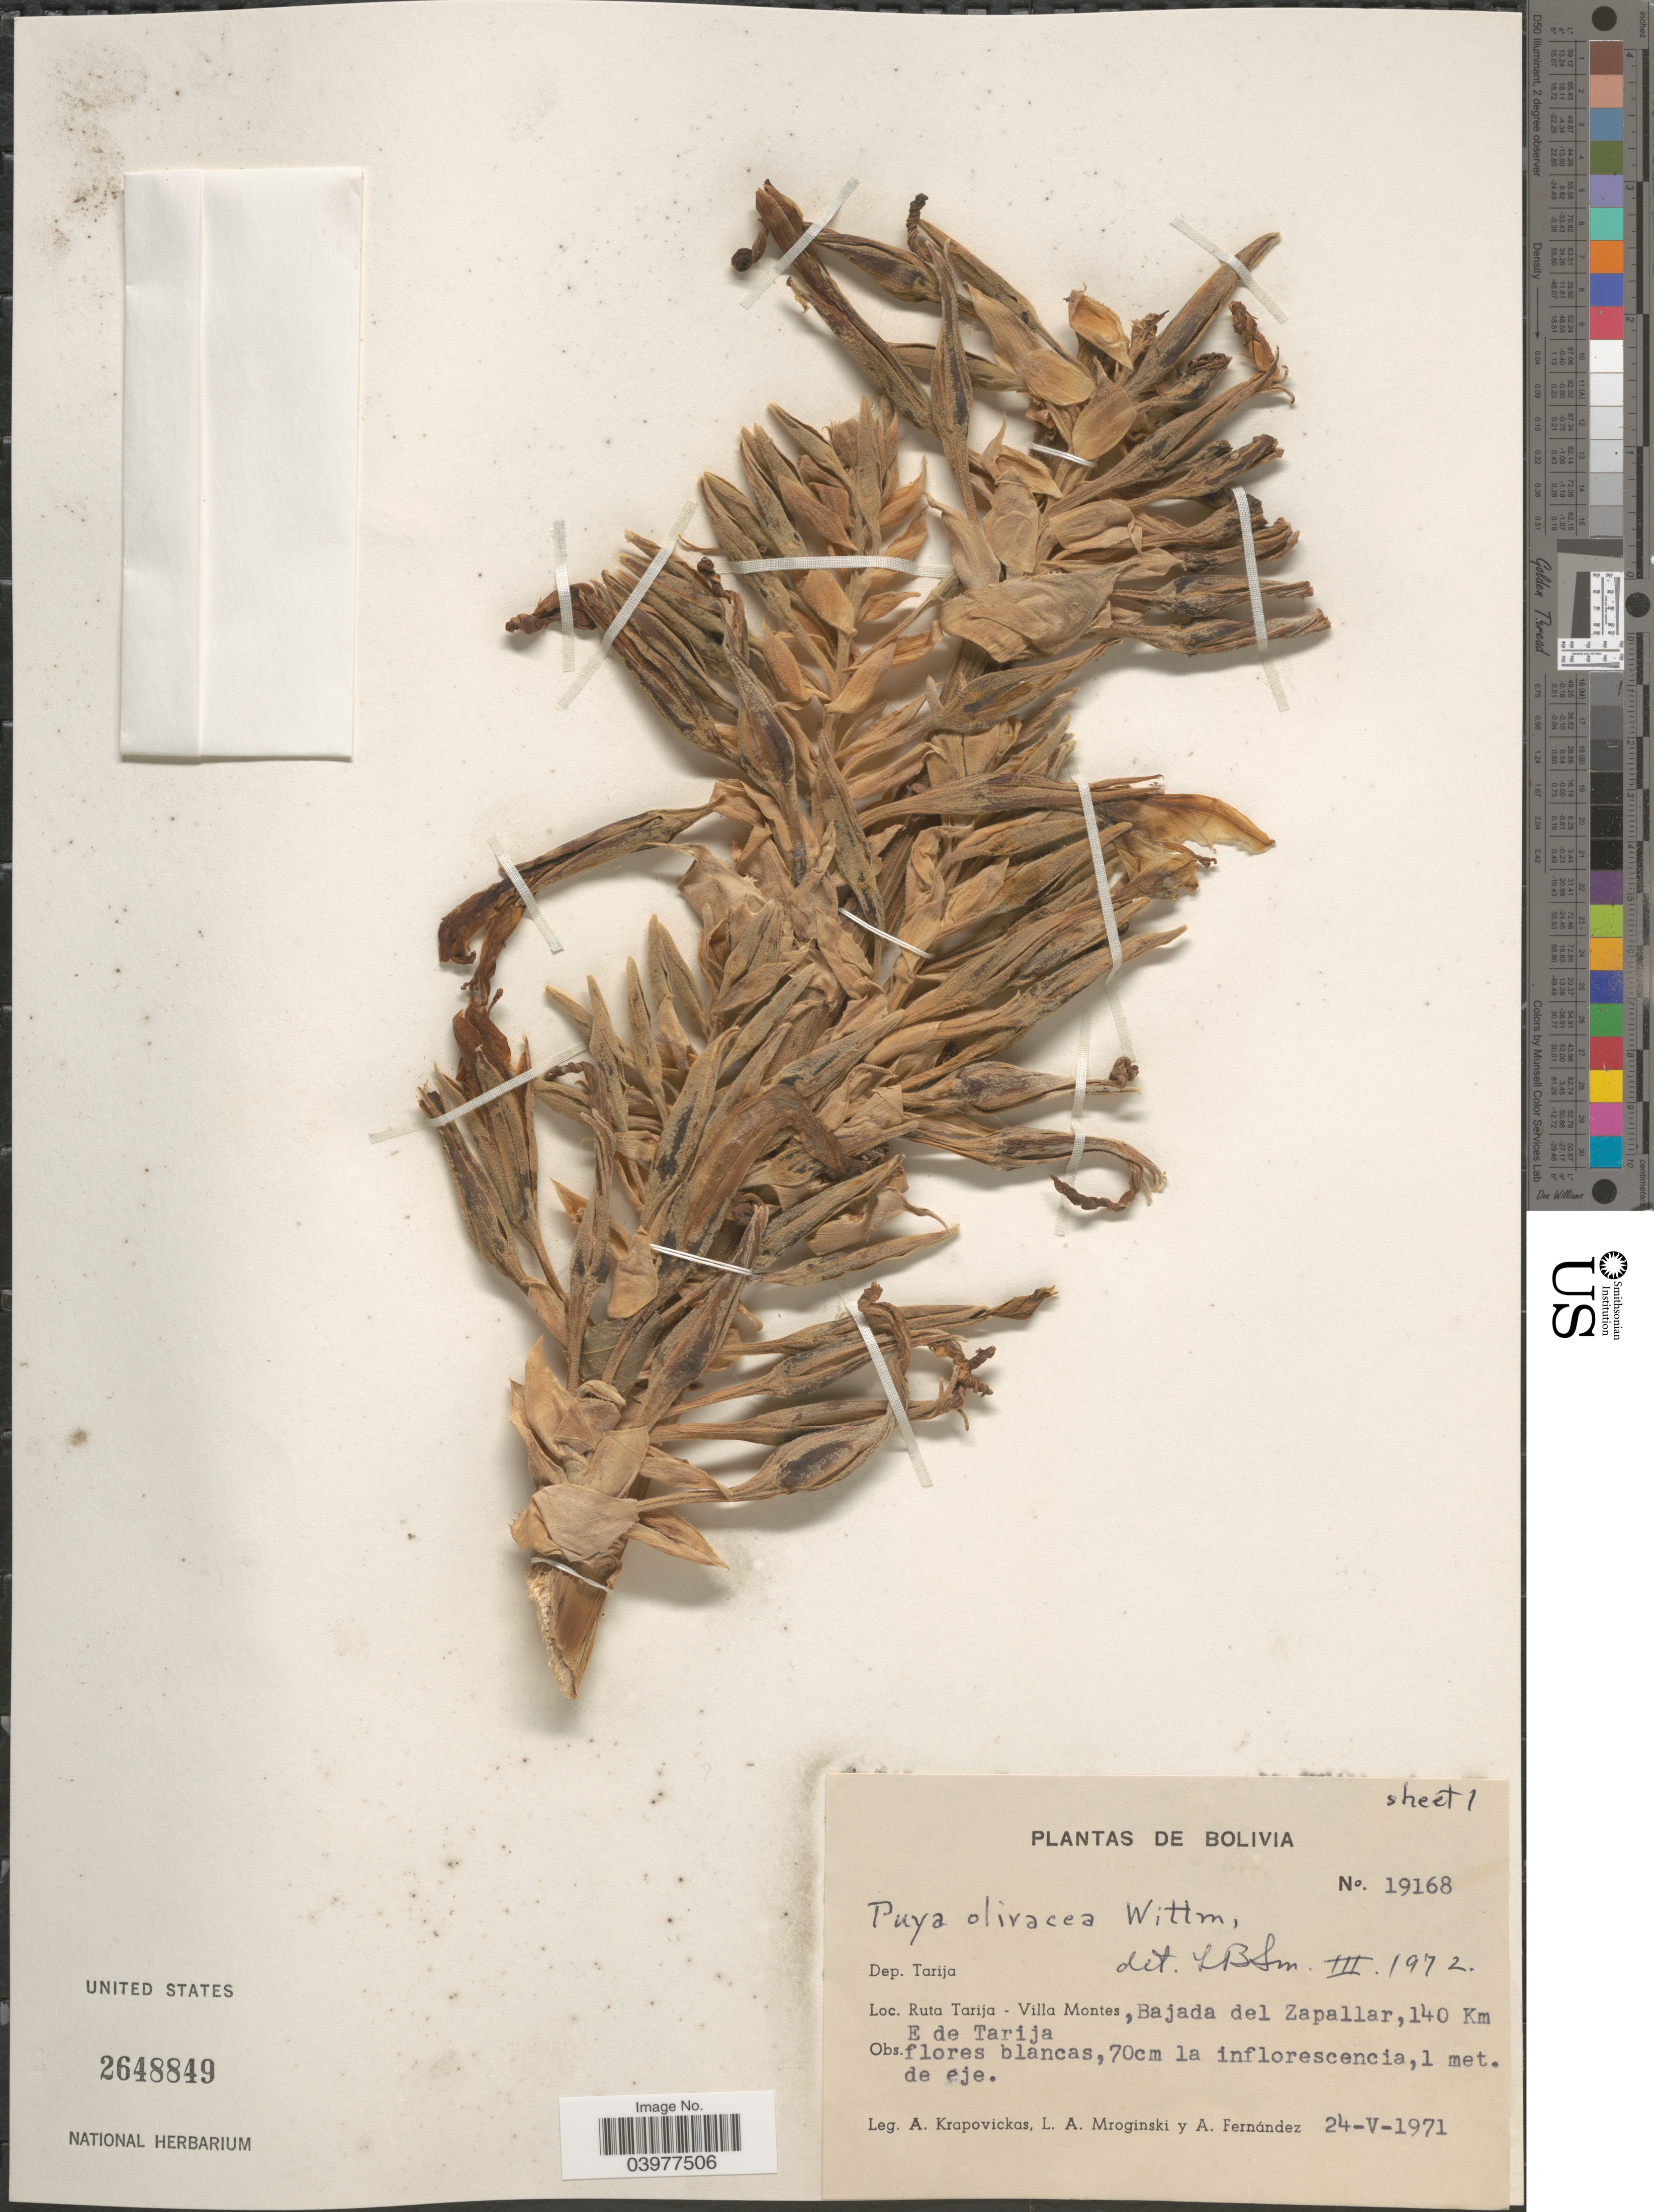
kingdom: Plantae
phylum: Tracheophyta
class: Liliopsida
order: Poales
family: Bromeliaceae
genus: Puya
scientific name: Puya olivacea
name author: Wittm.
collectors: A. Krapovickas, L. Mroginski & A. Fernández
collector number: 19168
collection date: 1971-05-24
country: Bolivia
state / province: Tarija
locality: Dep. Tarija. Ruta Tarija- Villa Montes, Bajada del Zapallar, 140 Km E de Tarija.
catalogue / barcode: US 2648849